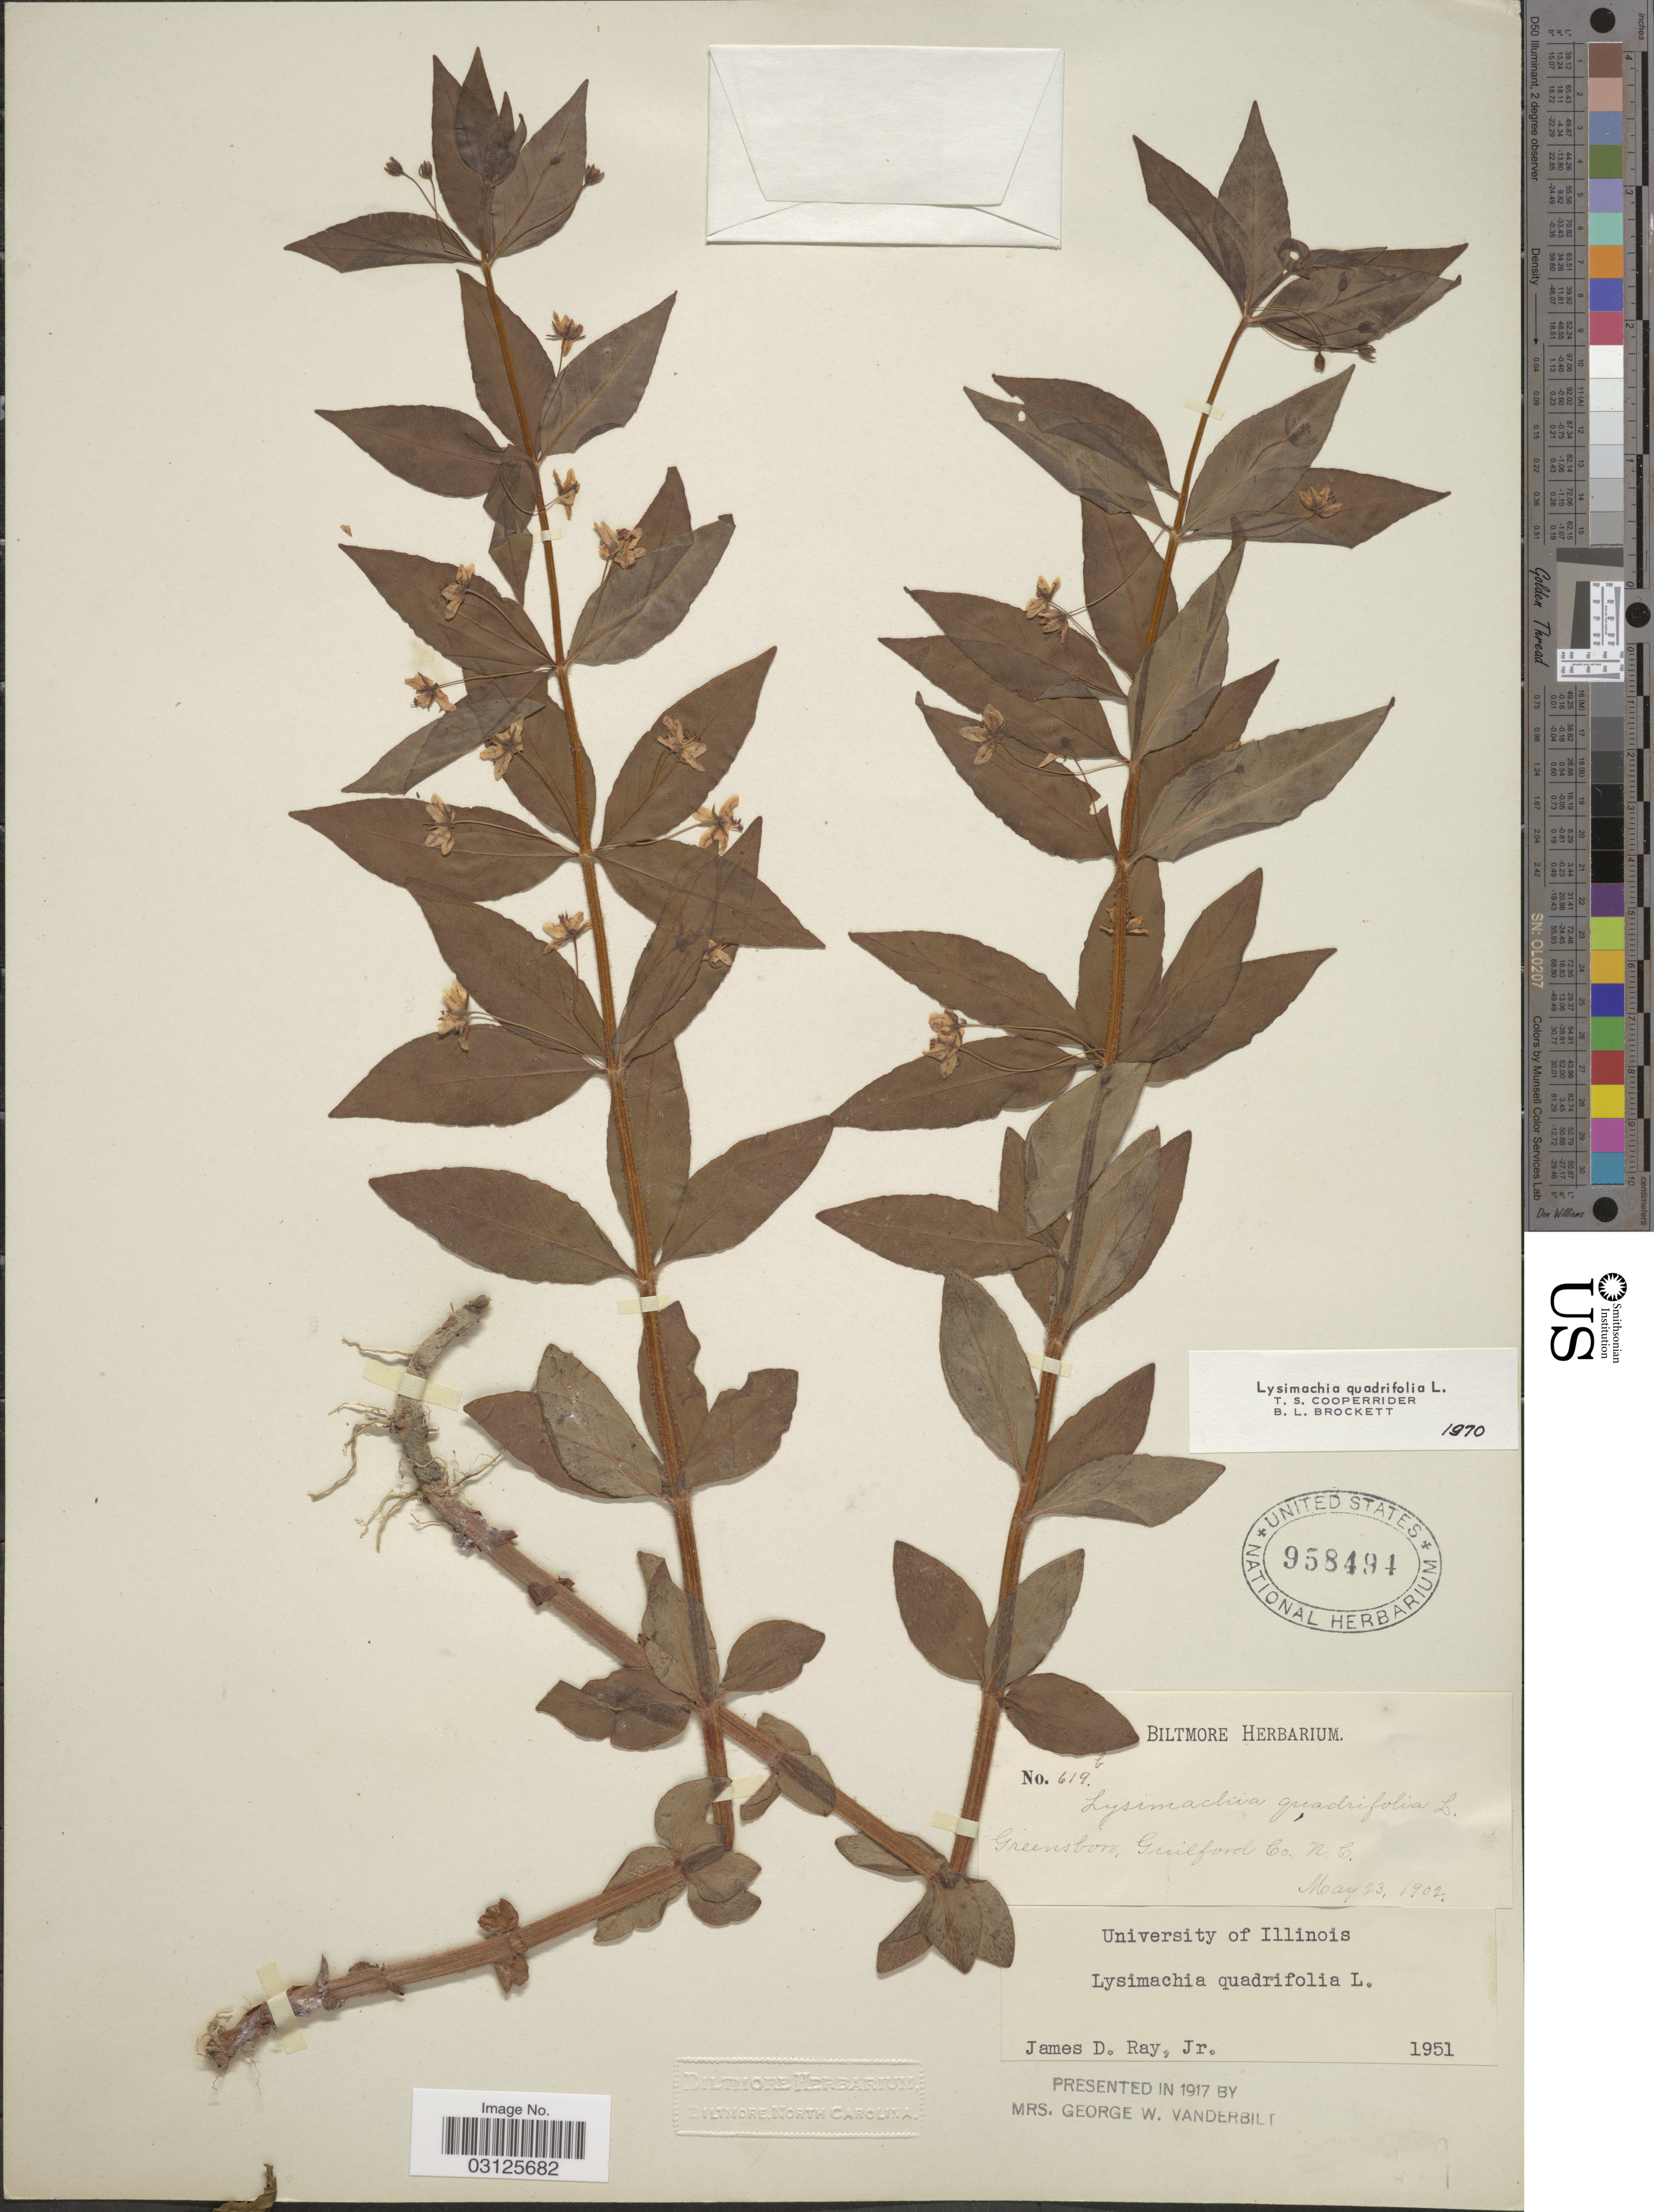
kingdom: Plantae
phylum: Tracheophyta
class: Magnoliopsida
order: Ericales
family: Primulaceae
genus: Lysimachia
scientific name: Lysimachia quadrifolia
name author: L.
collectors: ex herb. Biltmore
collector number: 619b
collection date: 1902-05-23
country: United States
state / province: North Carolina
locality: Greensboro, Guilford Co.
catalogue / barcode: US 958494